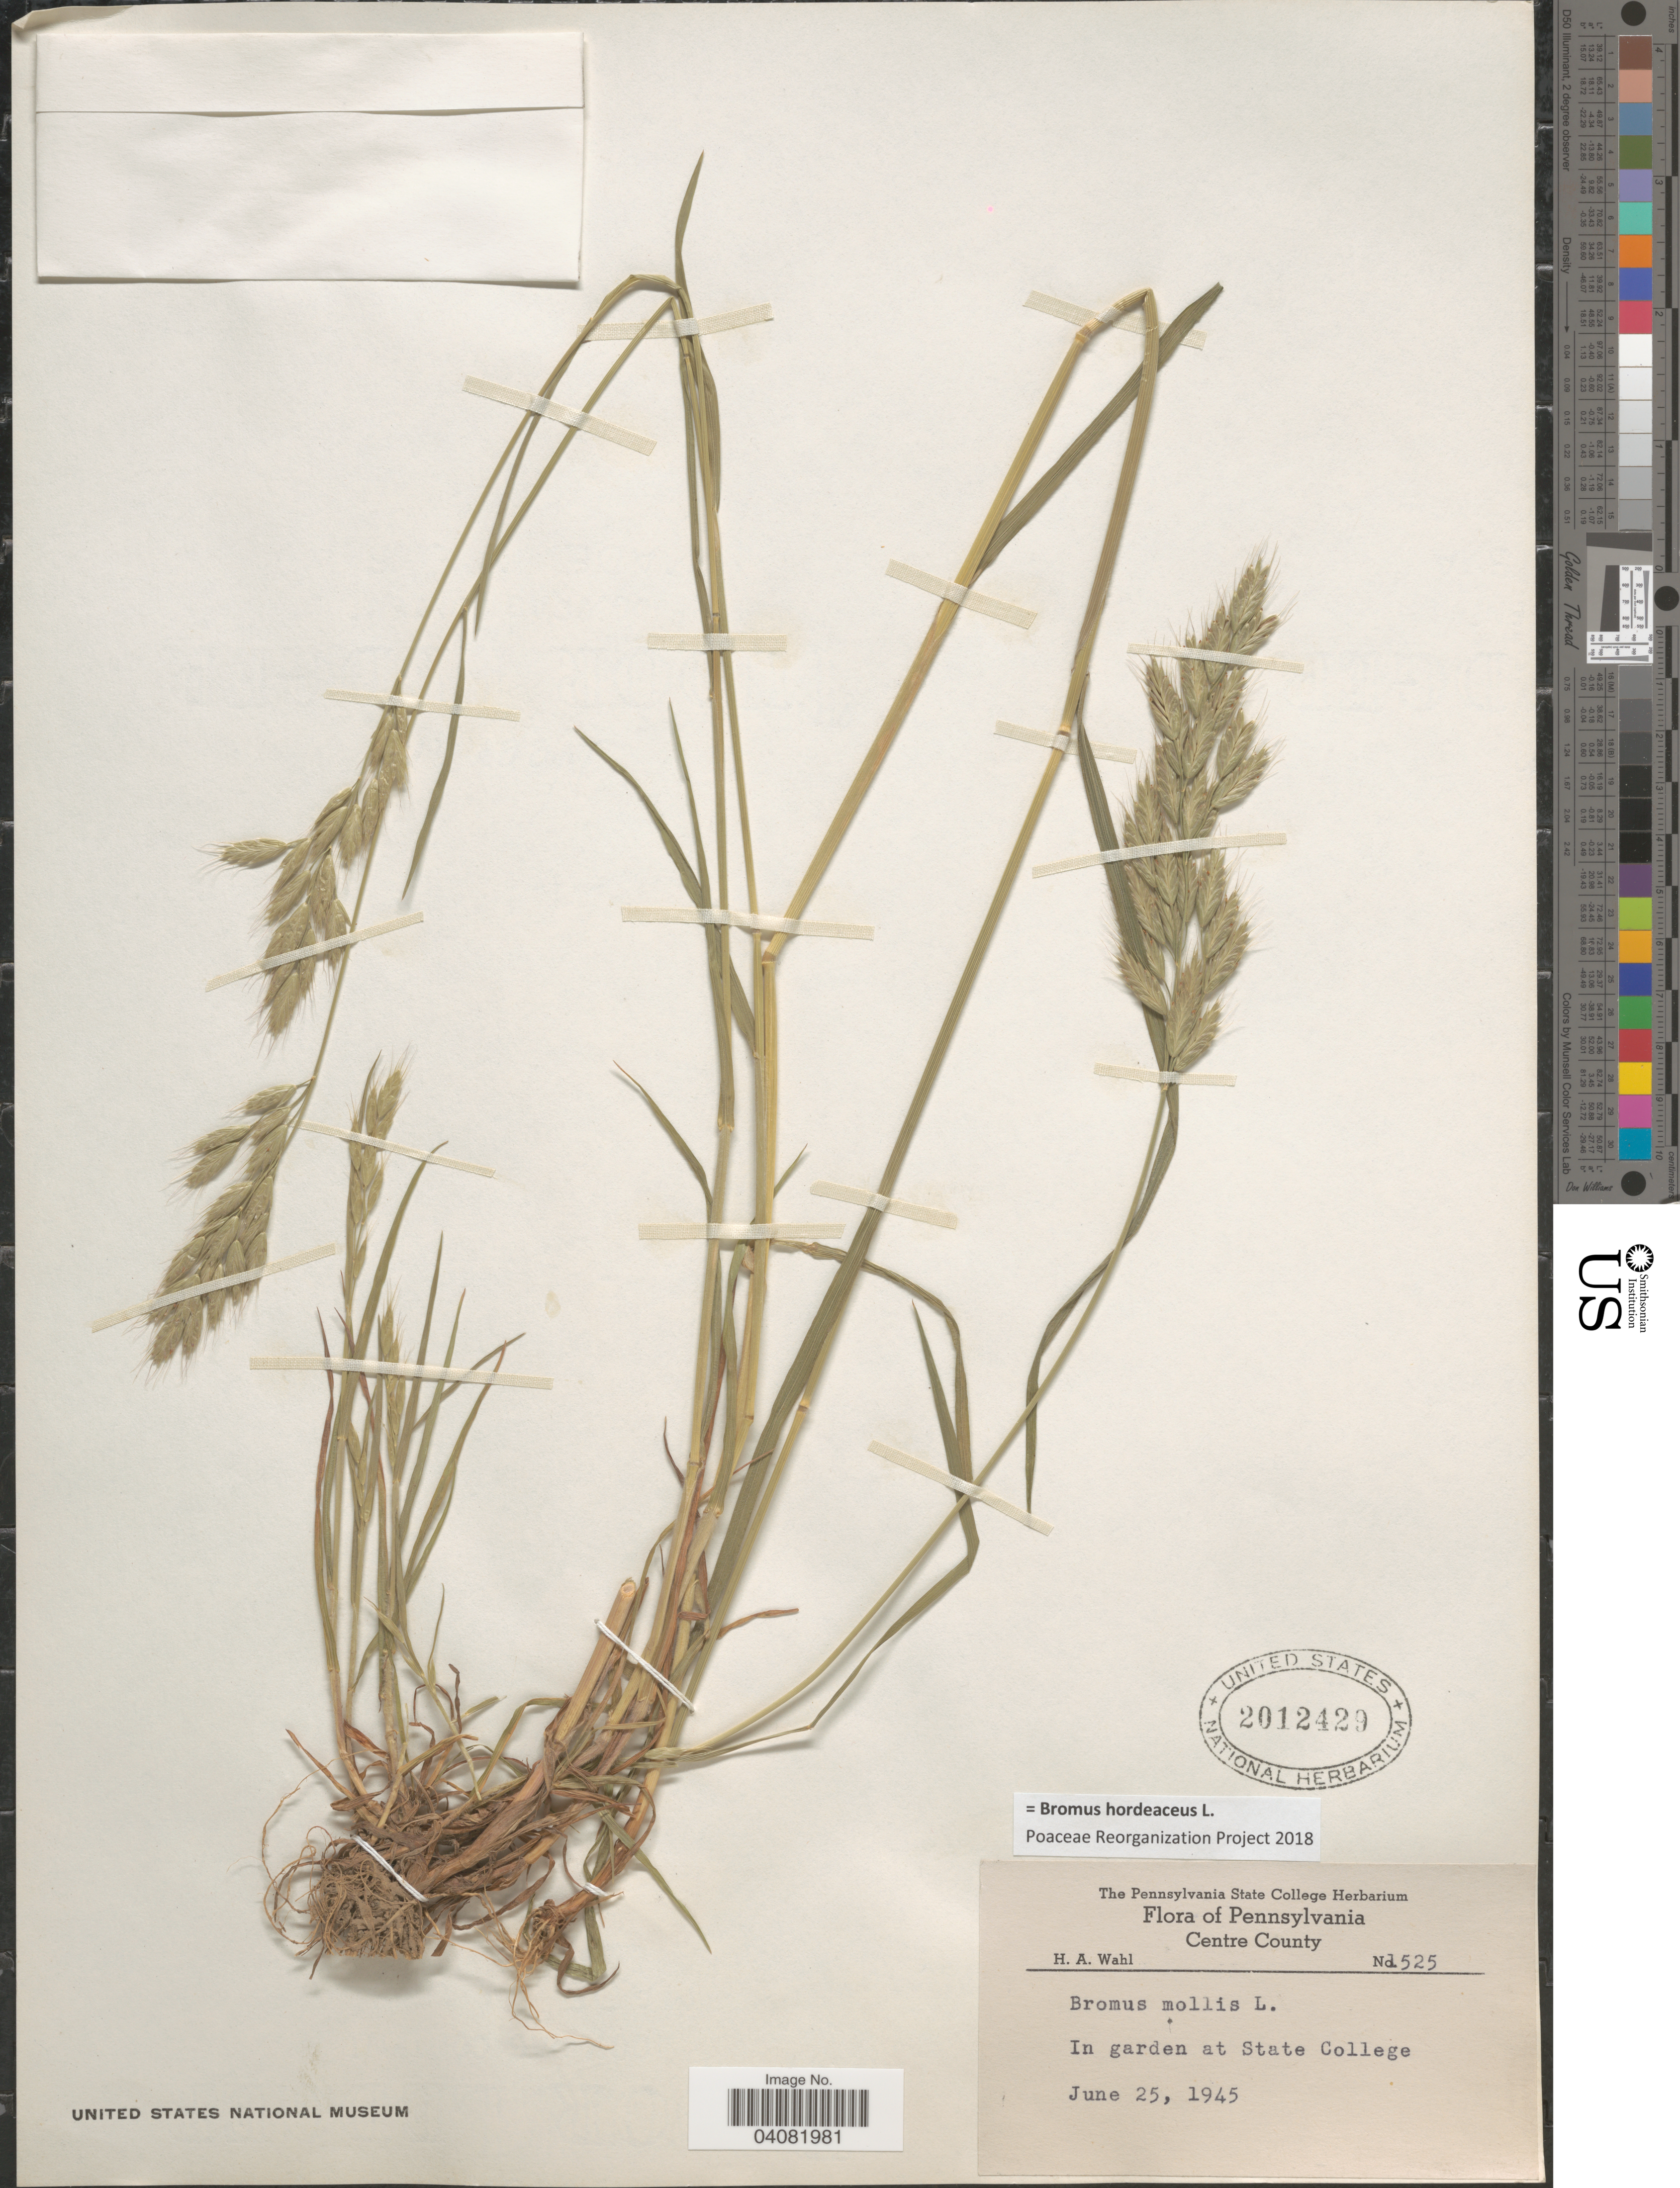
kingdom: Plantae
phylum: Tracheophyta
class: Liliopsida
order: Poales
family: Poaceae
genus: Bromus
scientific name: Bromus hordeaceus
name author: L.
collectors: H. A. Wahl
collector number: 1525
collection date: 1945-06-25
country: United States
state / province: Pennsylvania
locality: Centre County. In garden at State College.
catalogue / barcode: US 2012429